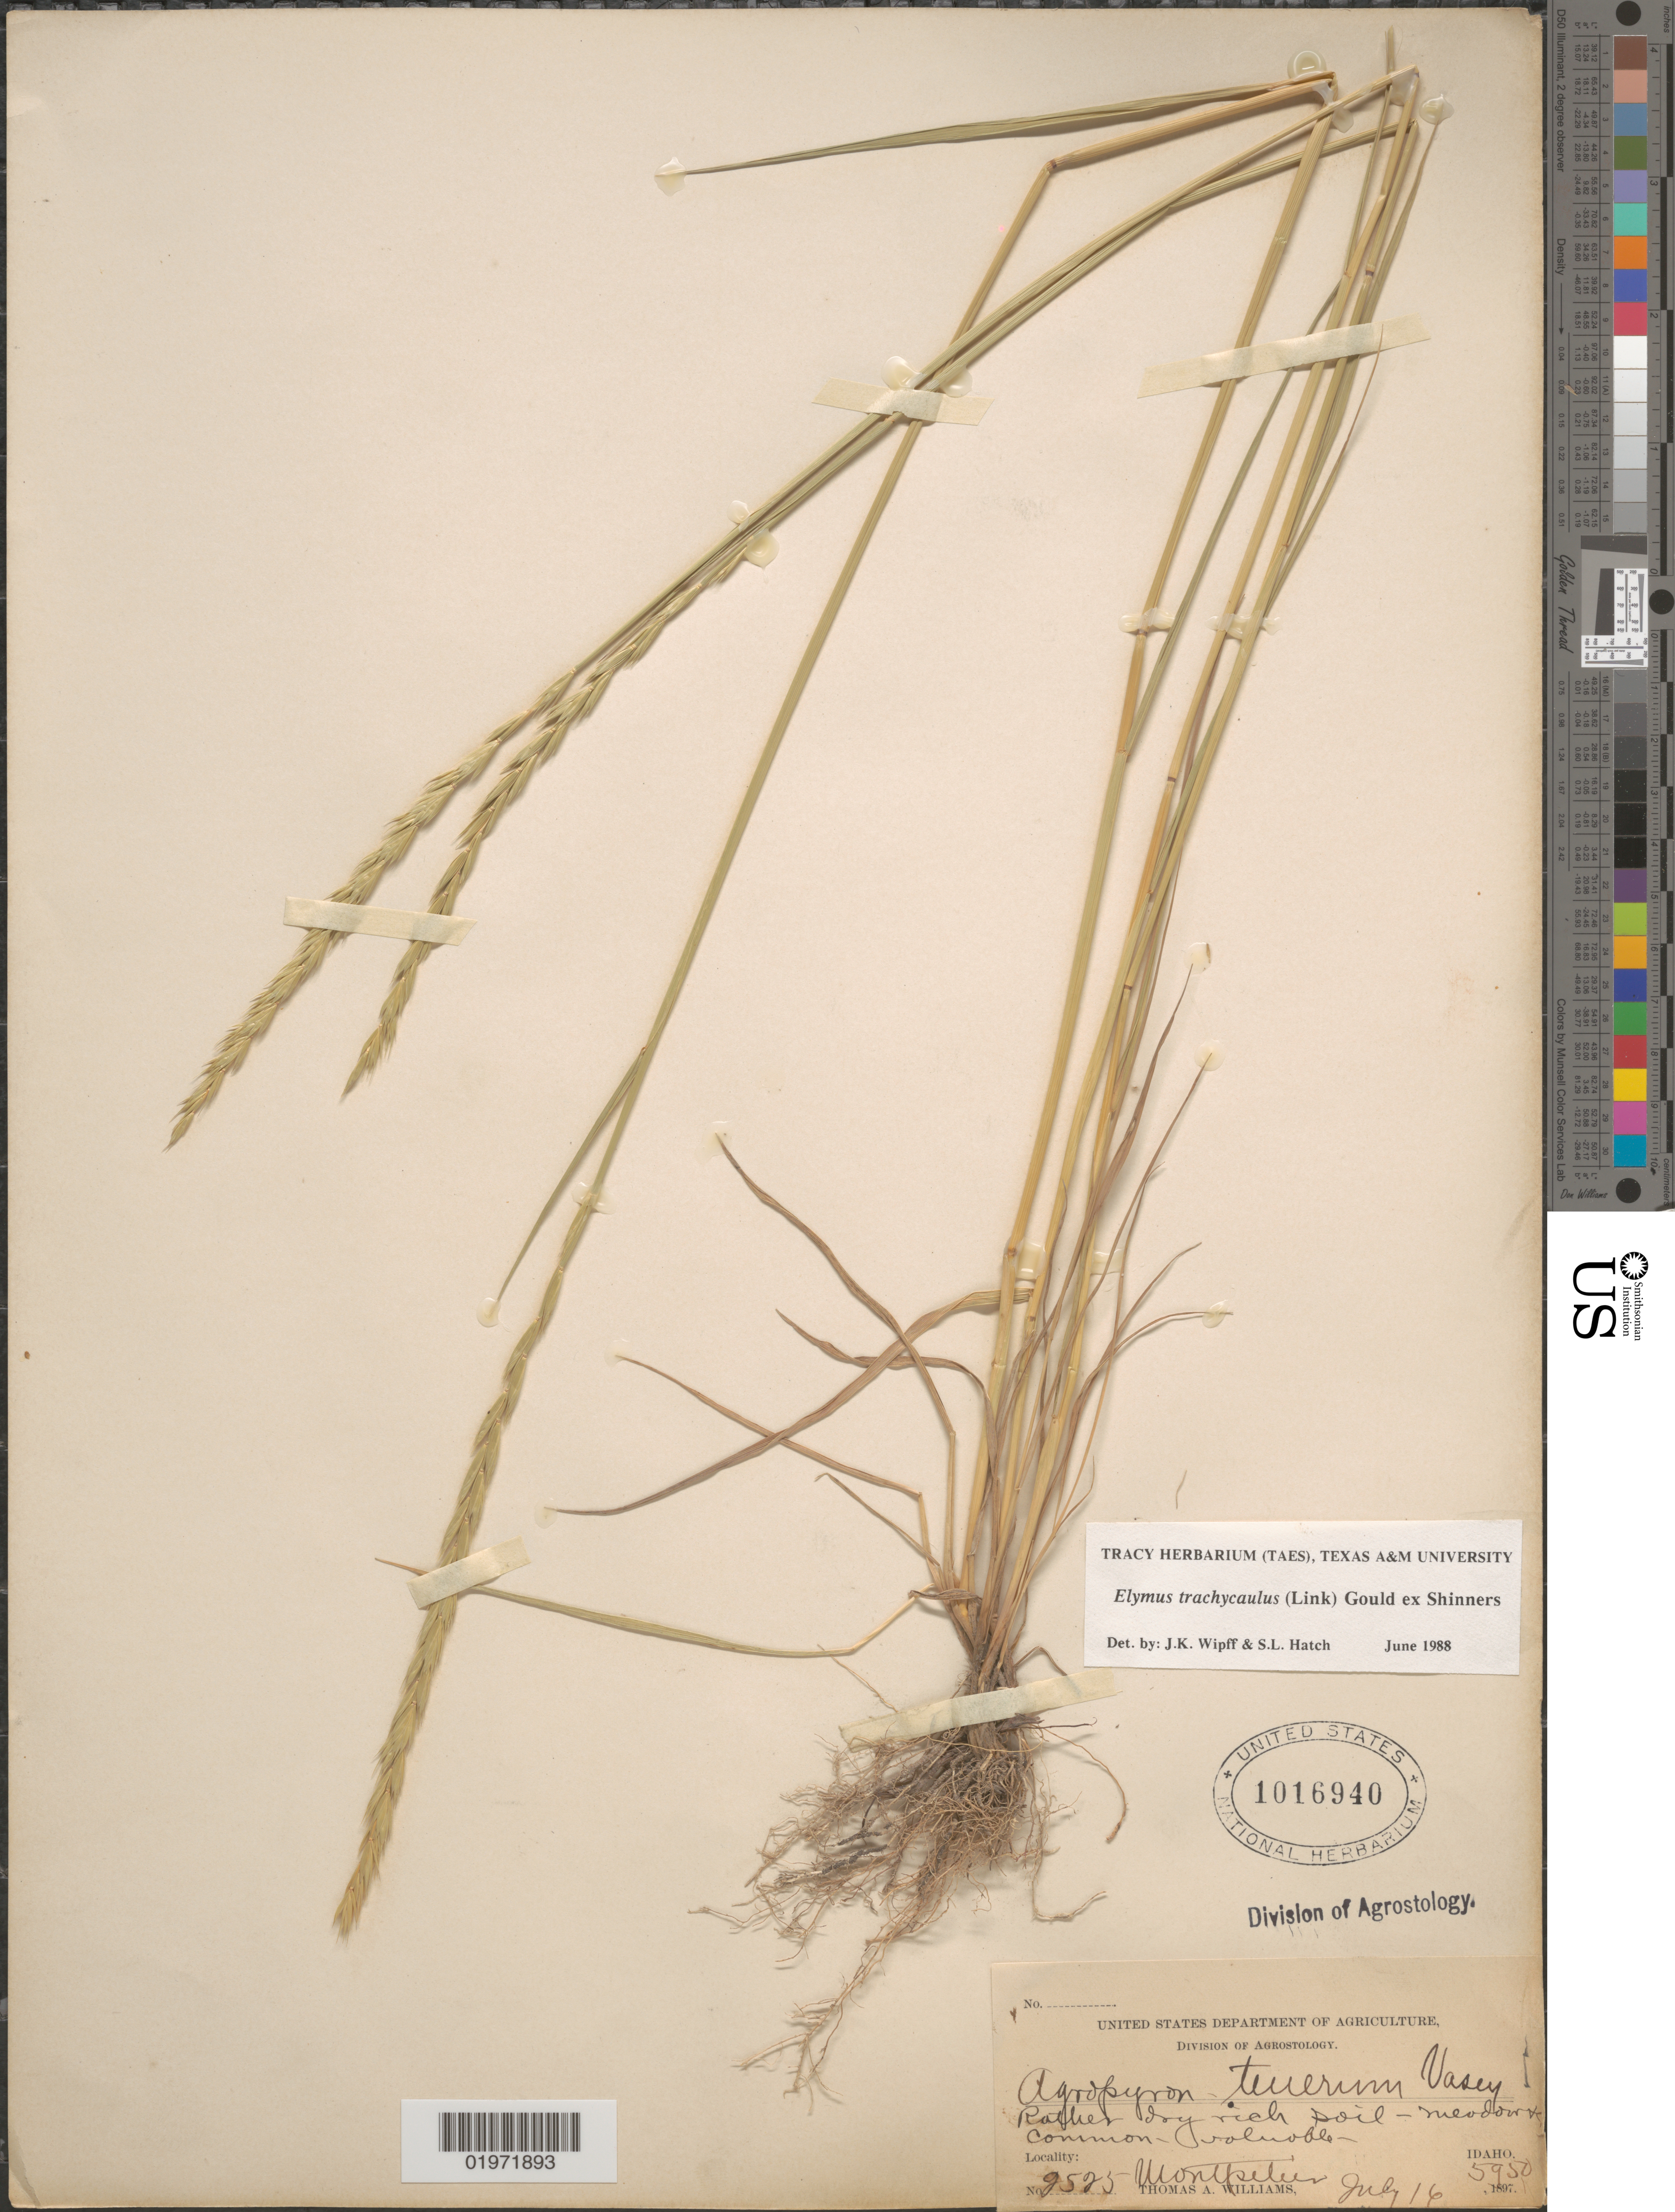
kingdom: Plantae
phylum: Tracheophyta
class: Liliopsida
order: Poales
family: Poaceae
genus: Elymus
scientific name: Elymus trachycaulus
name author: (Link) Gould ex Shinners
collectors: T. A. Williams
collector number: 2525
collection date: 1897-07-16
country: United States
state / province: Idaho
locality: Montpelier.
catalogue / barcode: US 1016940